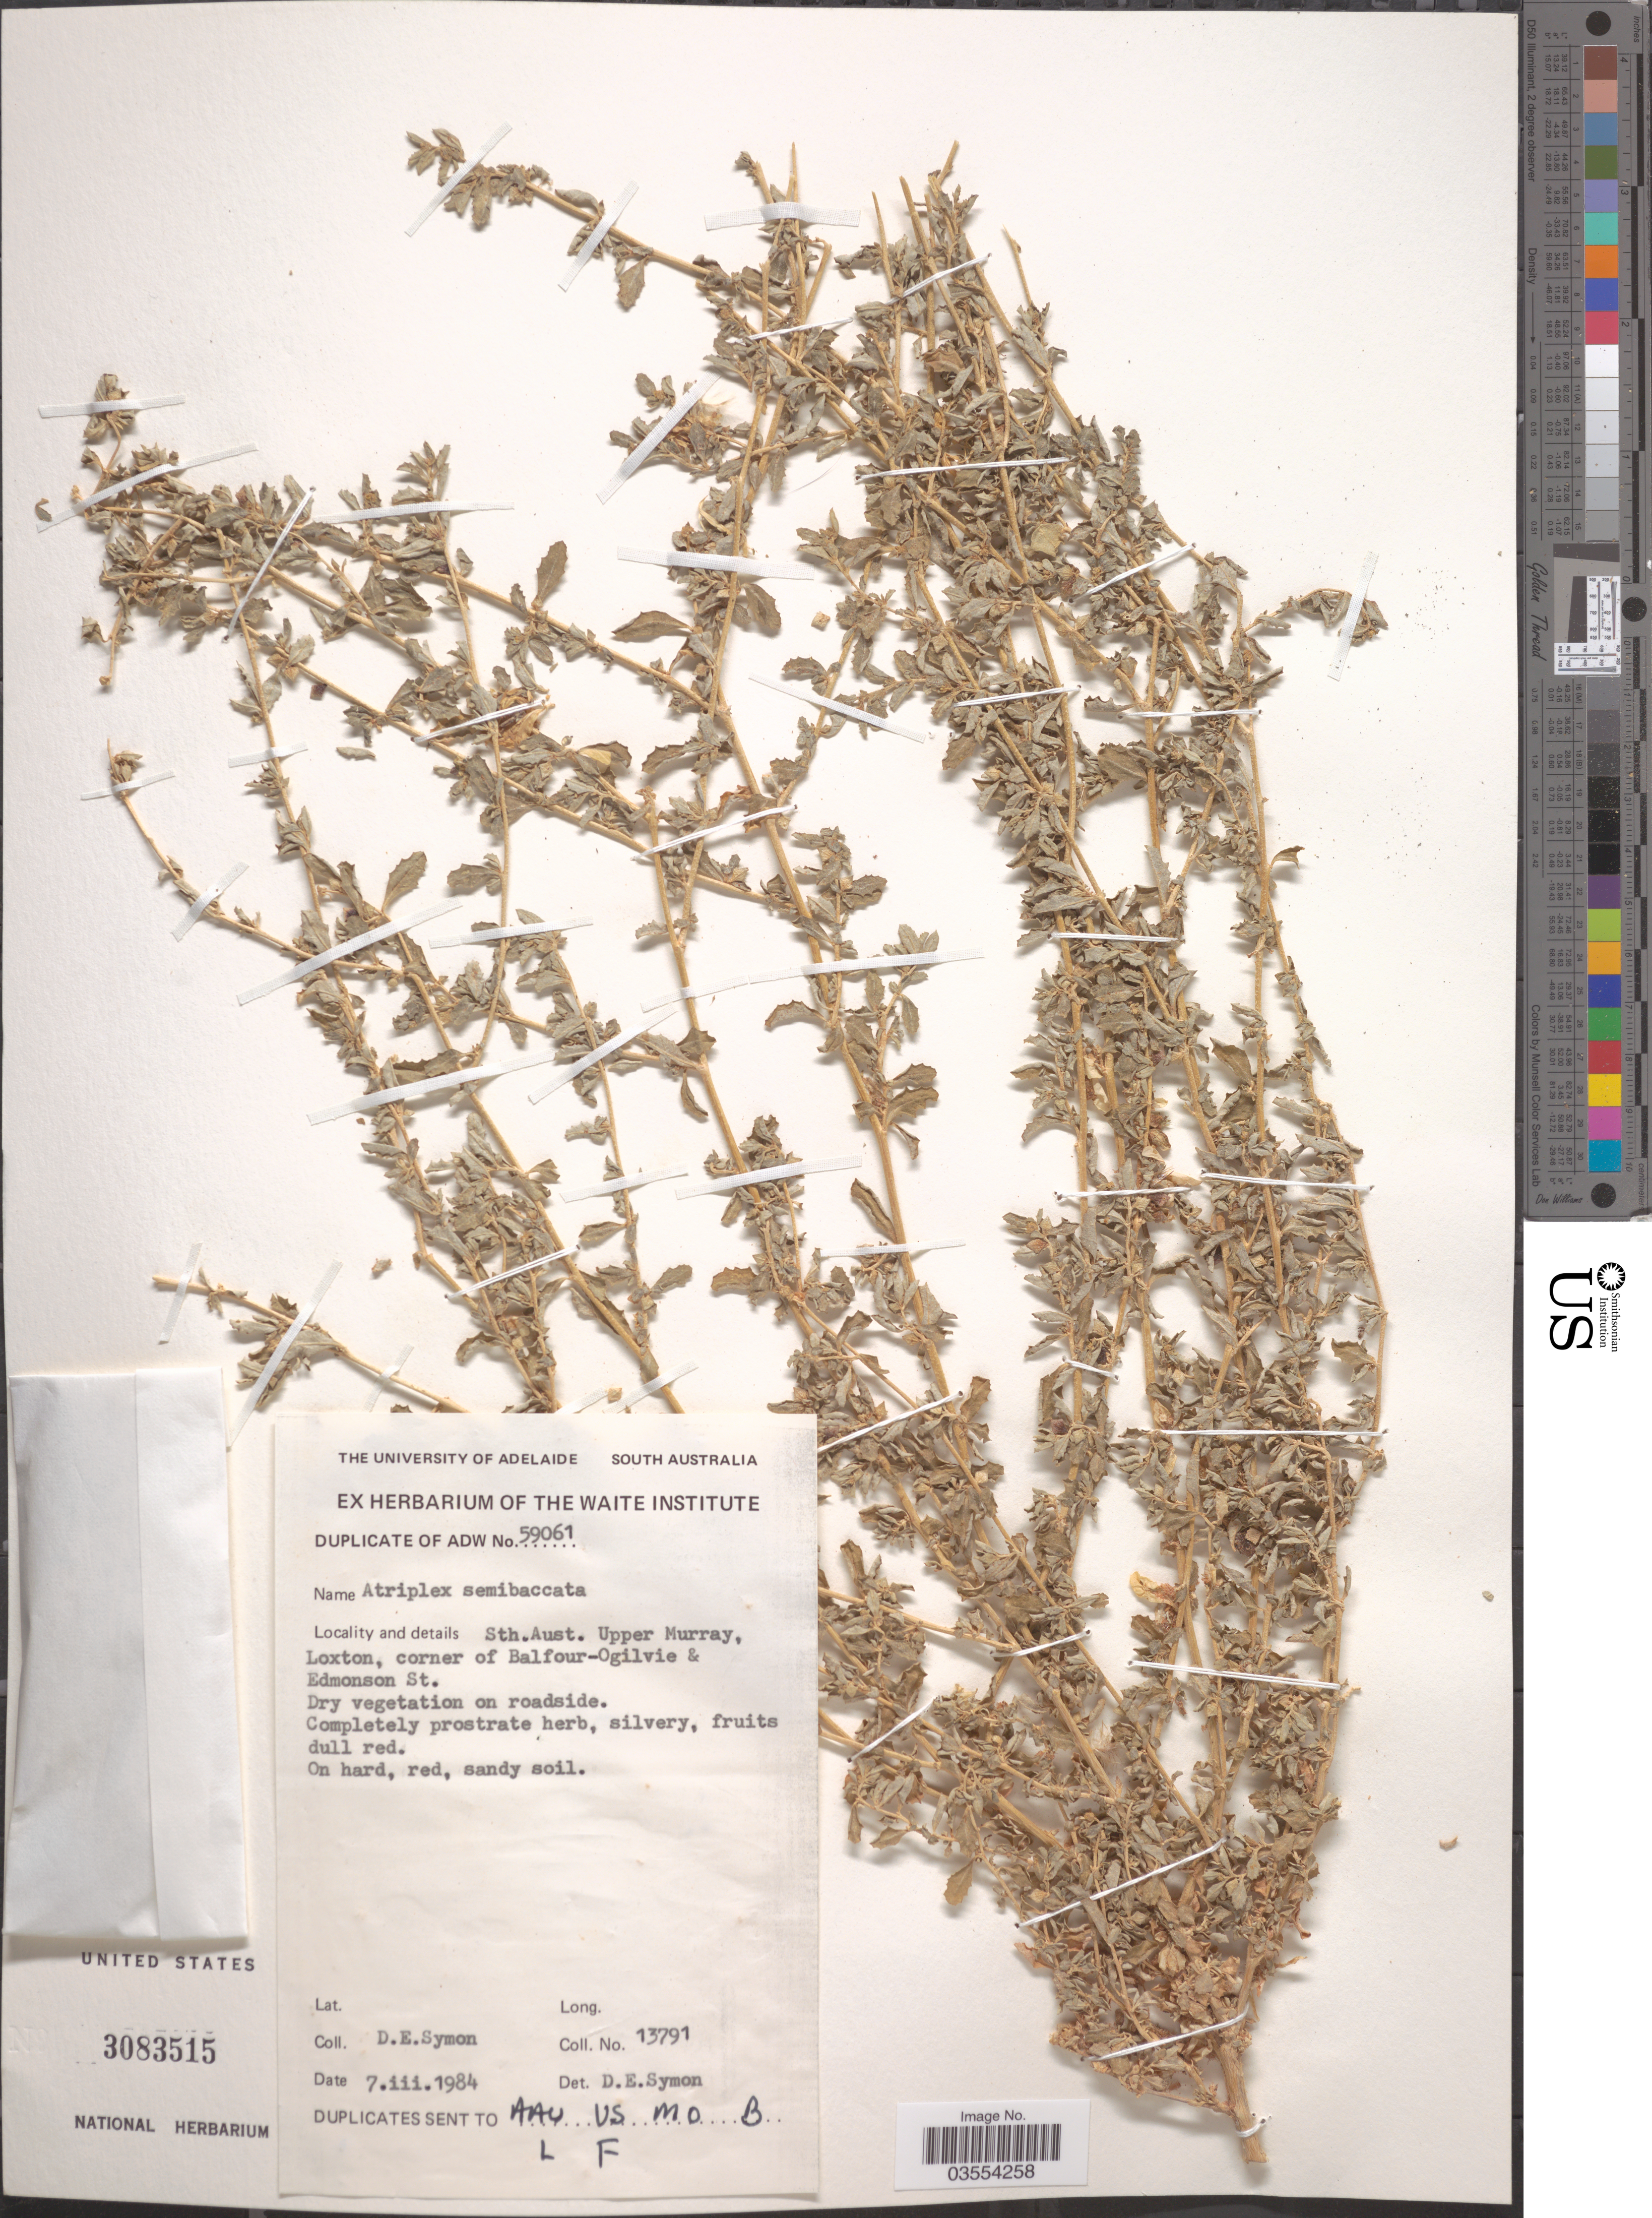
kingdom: Plantae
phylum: Tracheophyta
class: Magnoliopsida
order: Caryophyllales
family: Amaranthaceae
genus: Atriplex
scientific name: Atriplex semibaccata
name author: R. Br.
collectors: D. Symon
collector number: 13791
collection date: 1984-03-07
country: Australia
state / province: South Australia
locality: Upper Murray, Loxton, corner of Balfour-Ogilvie & Edmonson St.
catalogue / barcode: US 3083515